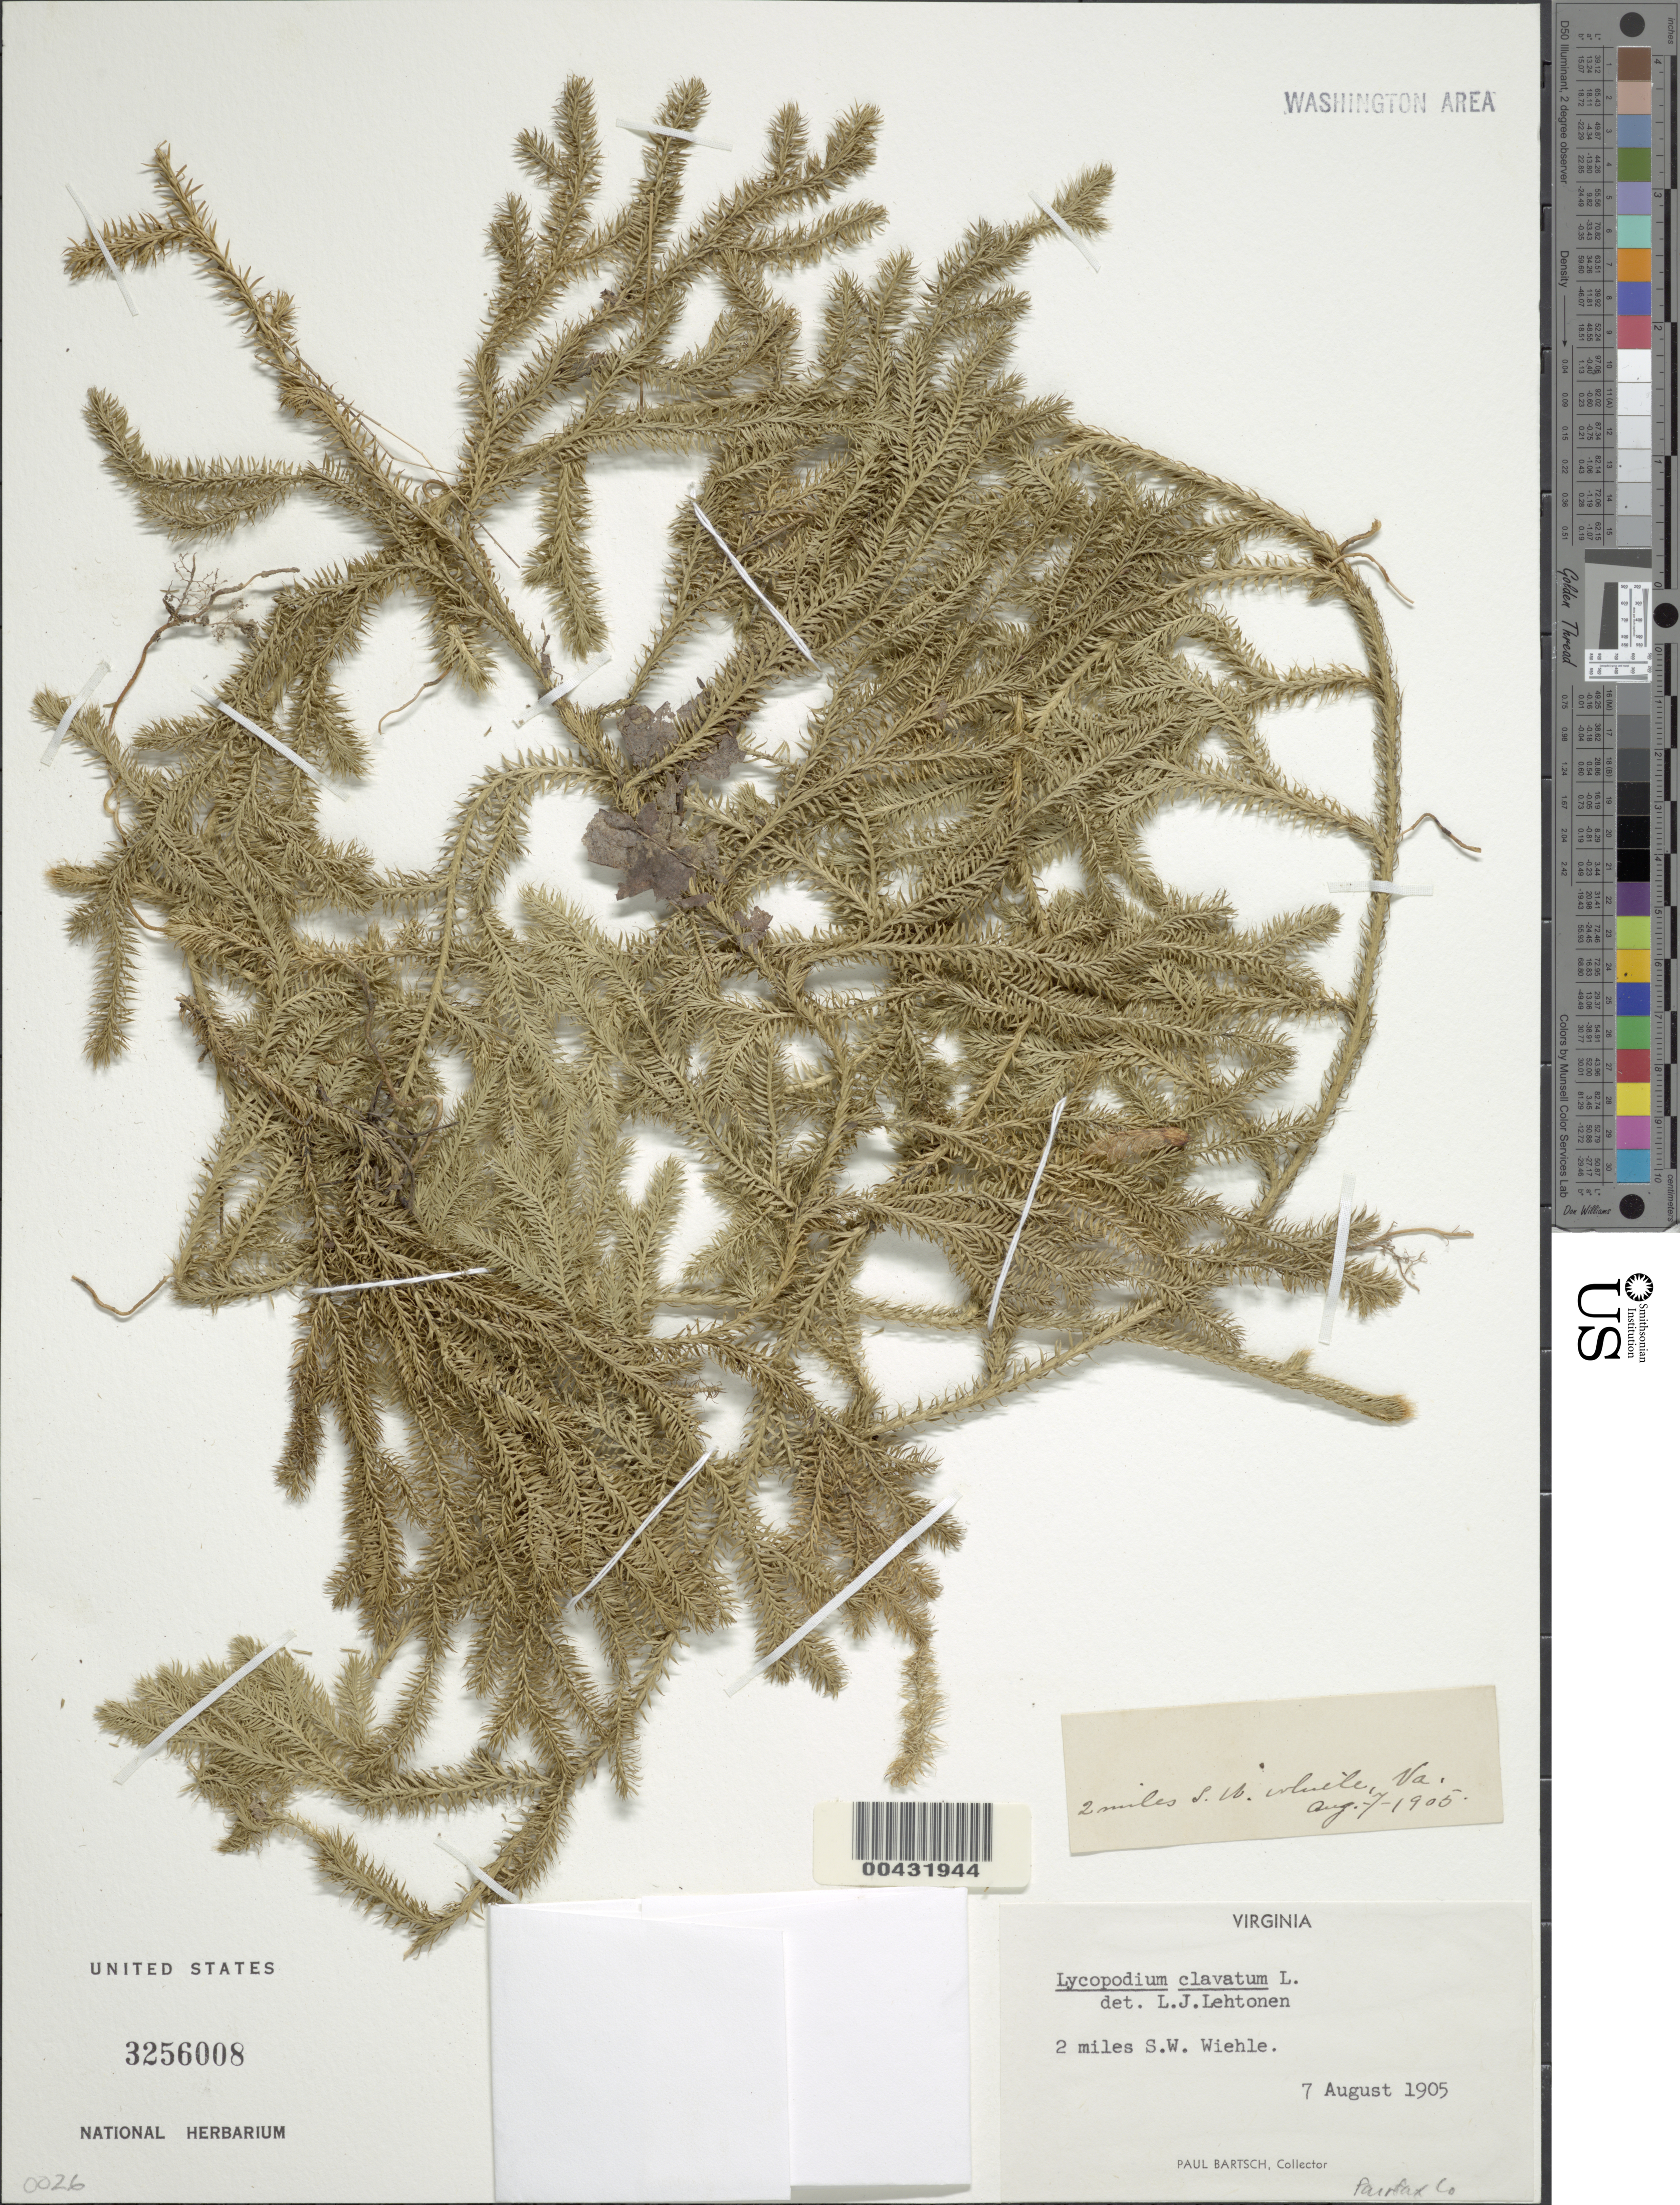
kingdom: Plantae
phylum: Tracheophyta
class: Lycopodiopsida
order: Lycopodiales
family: Lycopodiaceae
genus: Lycopodium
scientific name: Lycopodium clavatum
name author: L.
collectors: P. Bartsch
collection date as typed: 07 Aug 1905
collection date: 1905-08-07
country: United States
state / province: Virginia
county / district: Fairfax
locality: Sw of Wiehle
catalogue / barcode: US 3256008